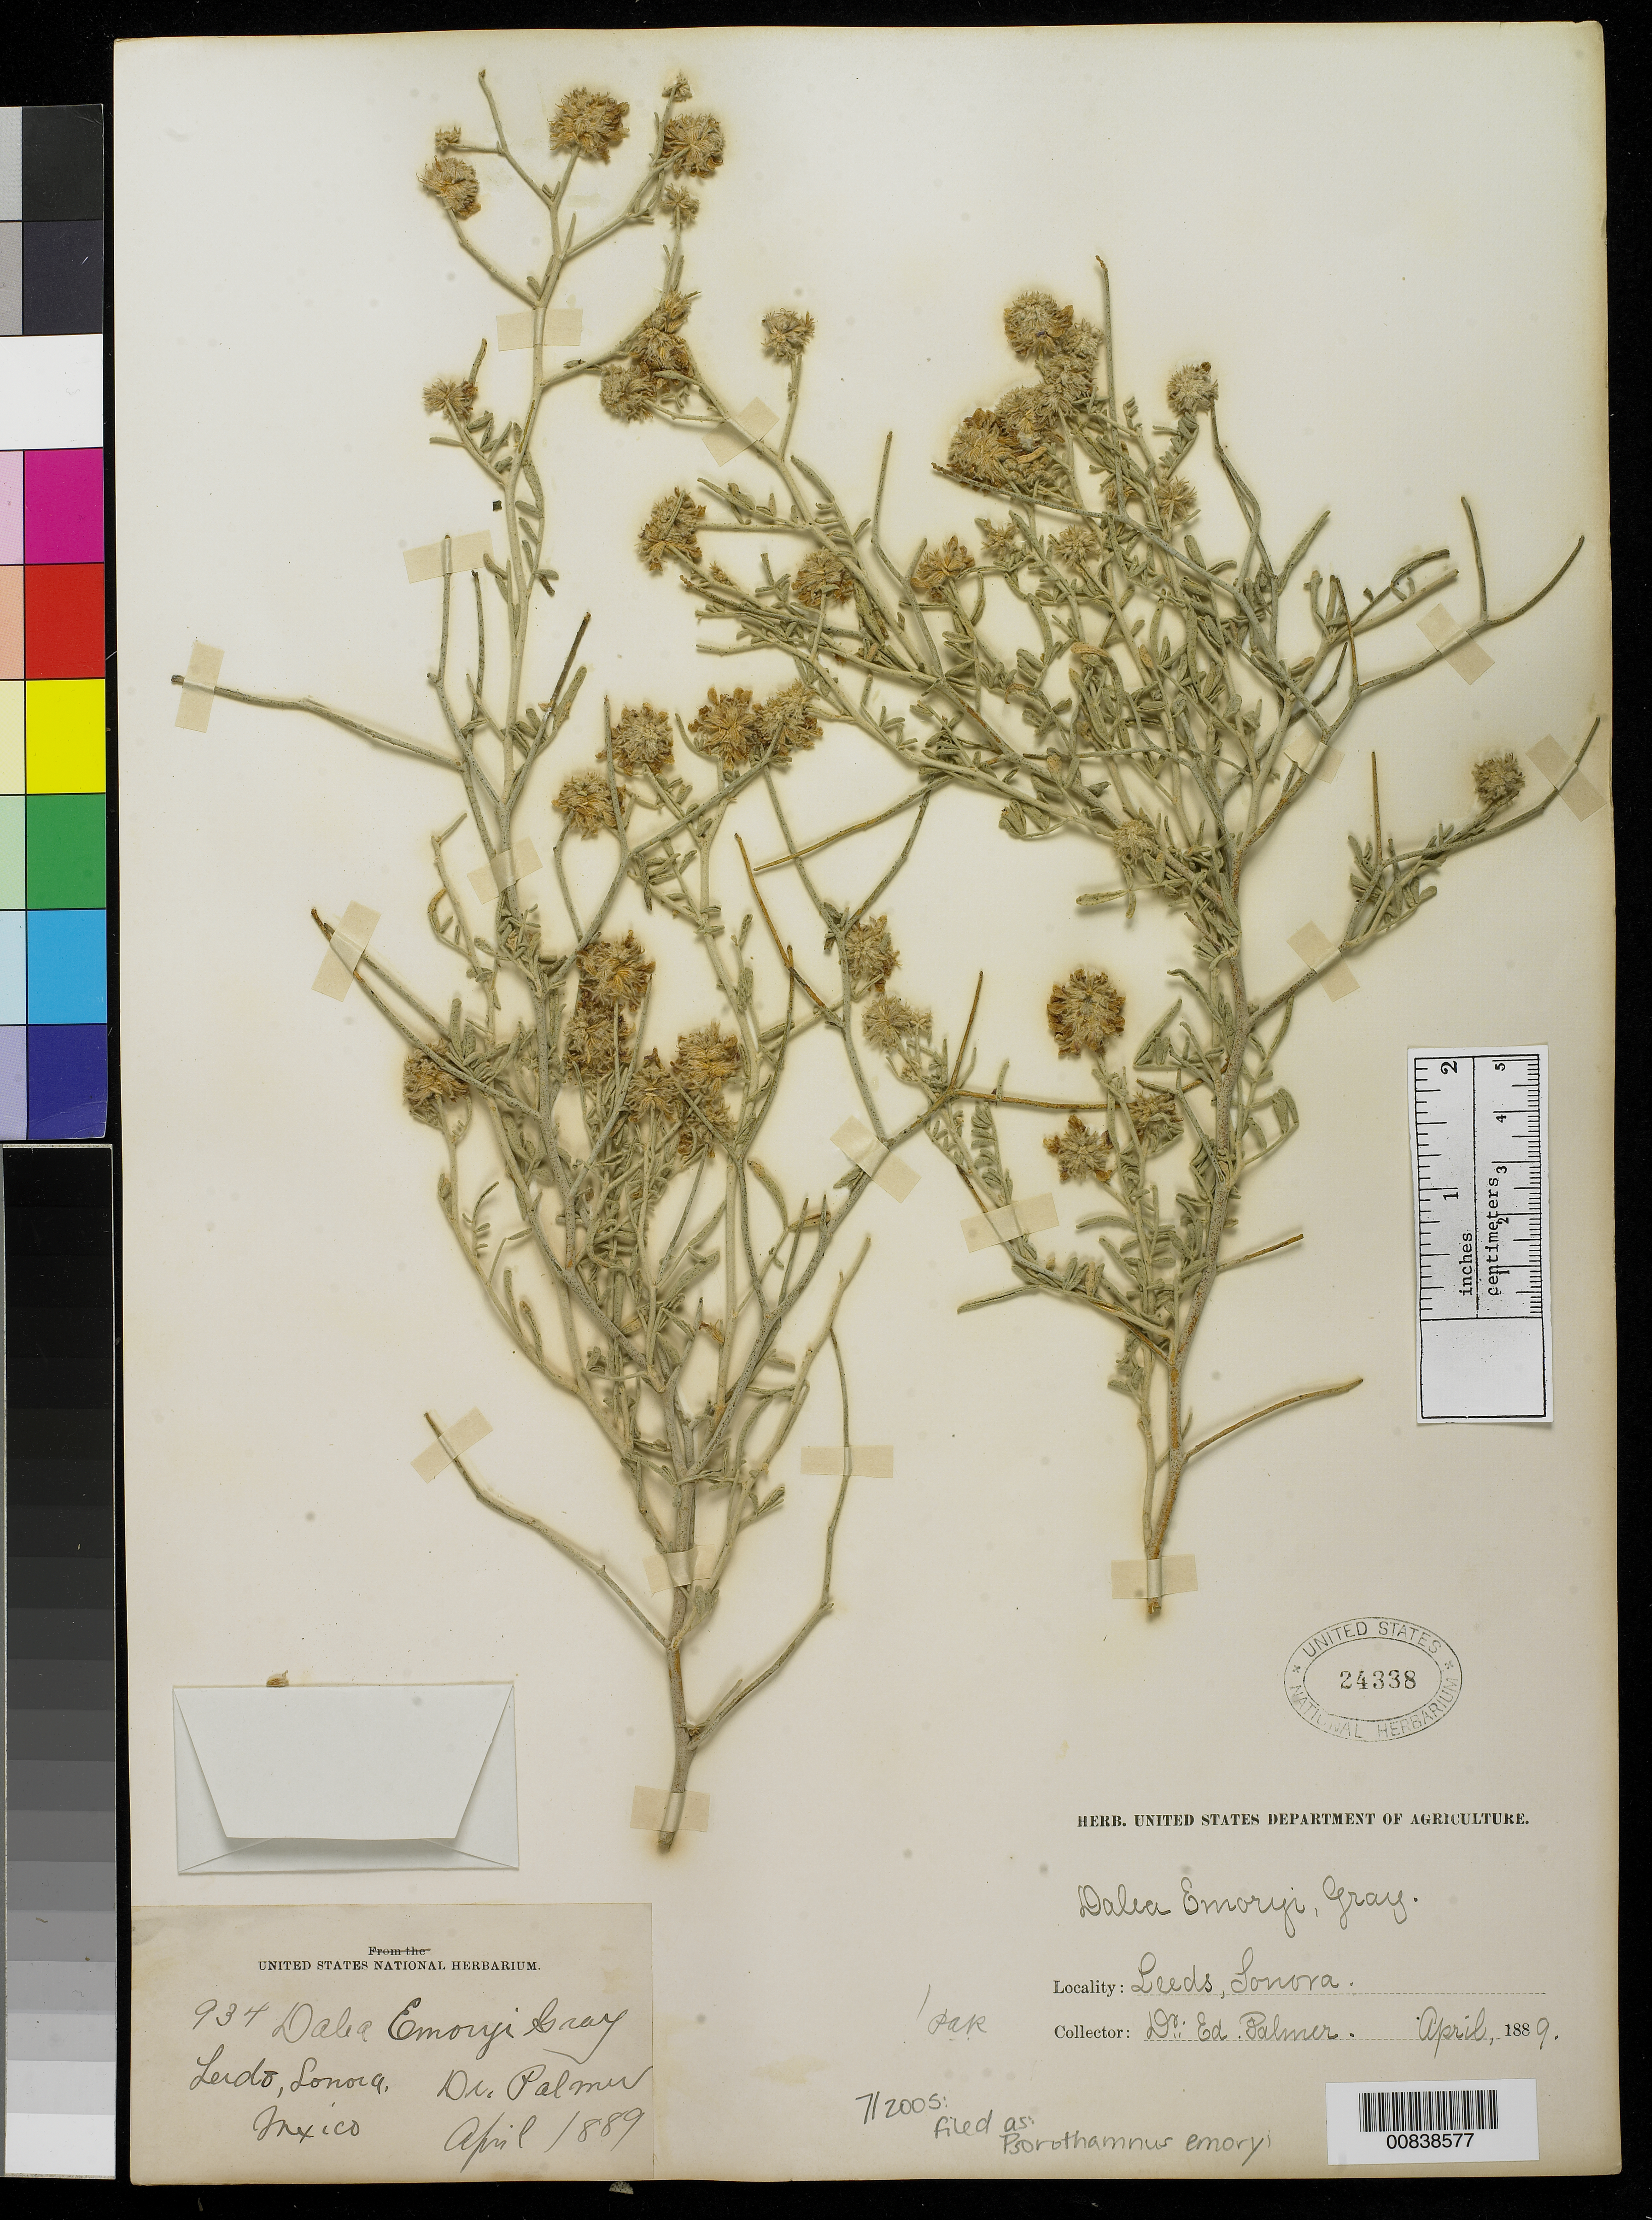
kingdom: Plantae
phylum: Tracheophyta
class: Magnoliopsida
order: Fabales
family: Fabaceae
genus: Psorothamnus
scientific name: Psorothamnus emoryi var. emoryi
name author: (A. Gray) Rydb.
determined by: Strong, M. T., (US), Smithsonian Institution - National Museum of Natural History (UNITED STATES)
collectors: E. Palmer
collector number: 934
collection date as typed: Apr 1889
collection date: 1889-04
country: Mexico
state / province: Sonora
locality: Lerdo, Sonora.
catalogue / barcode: US 24338